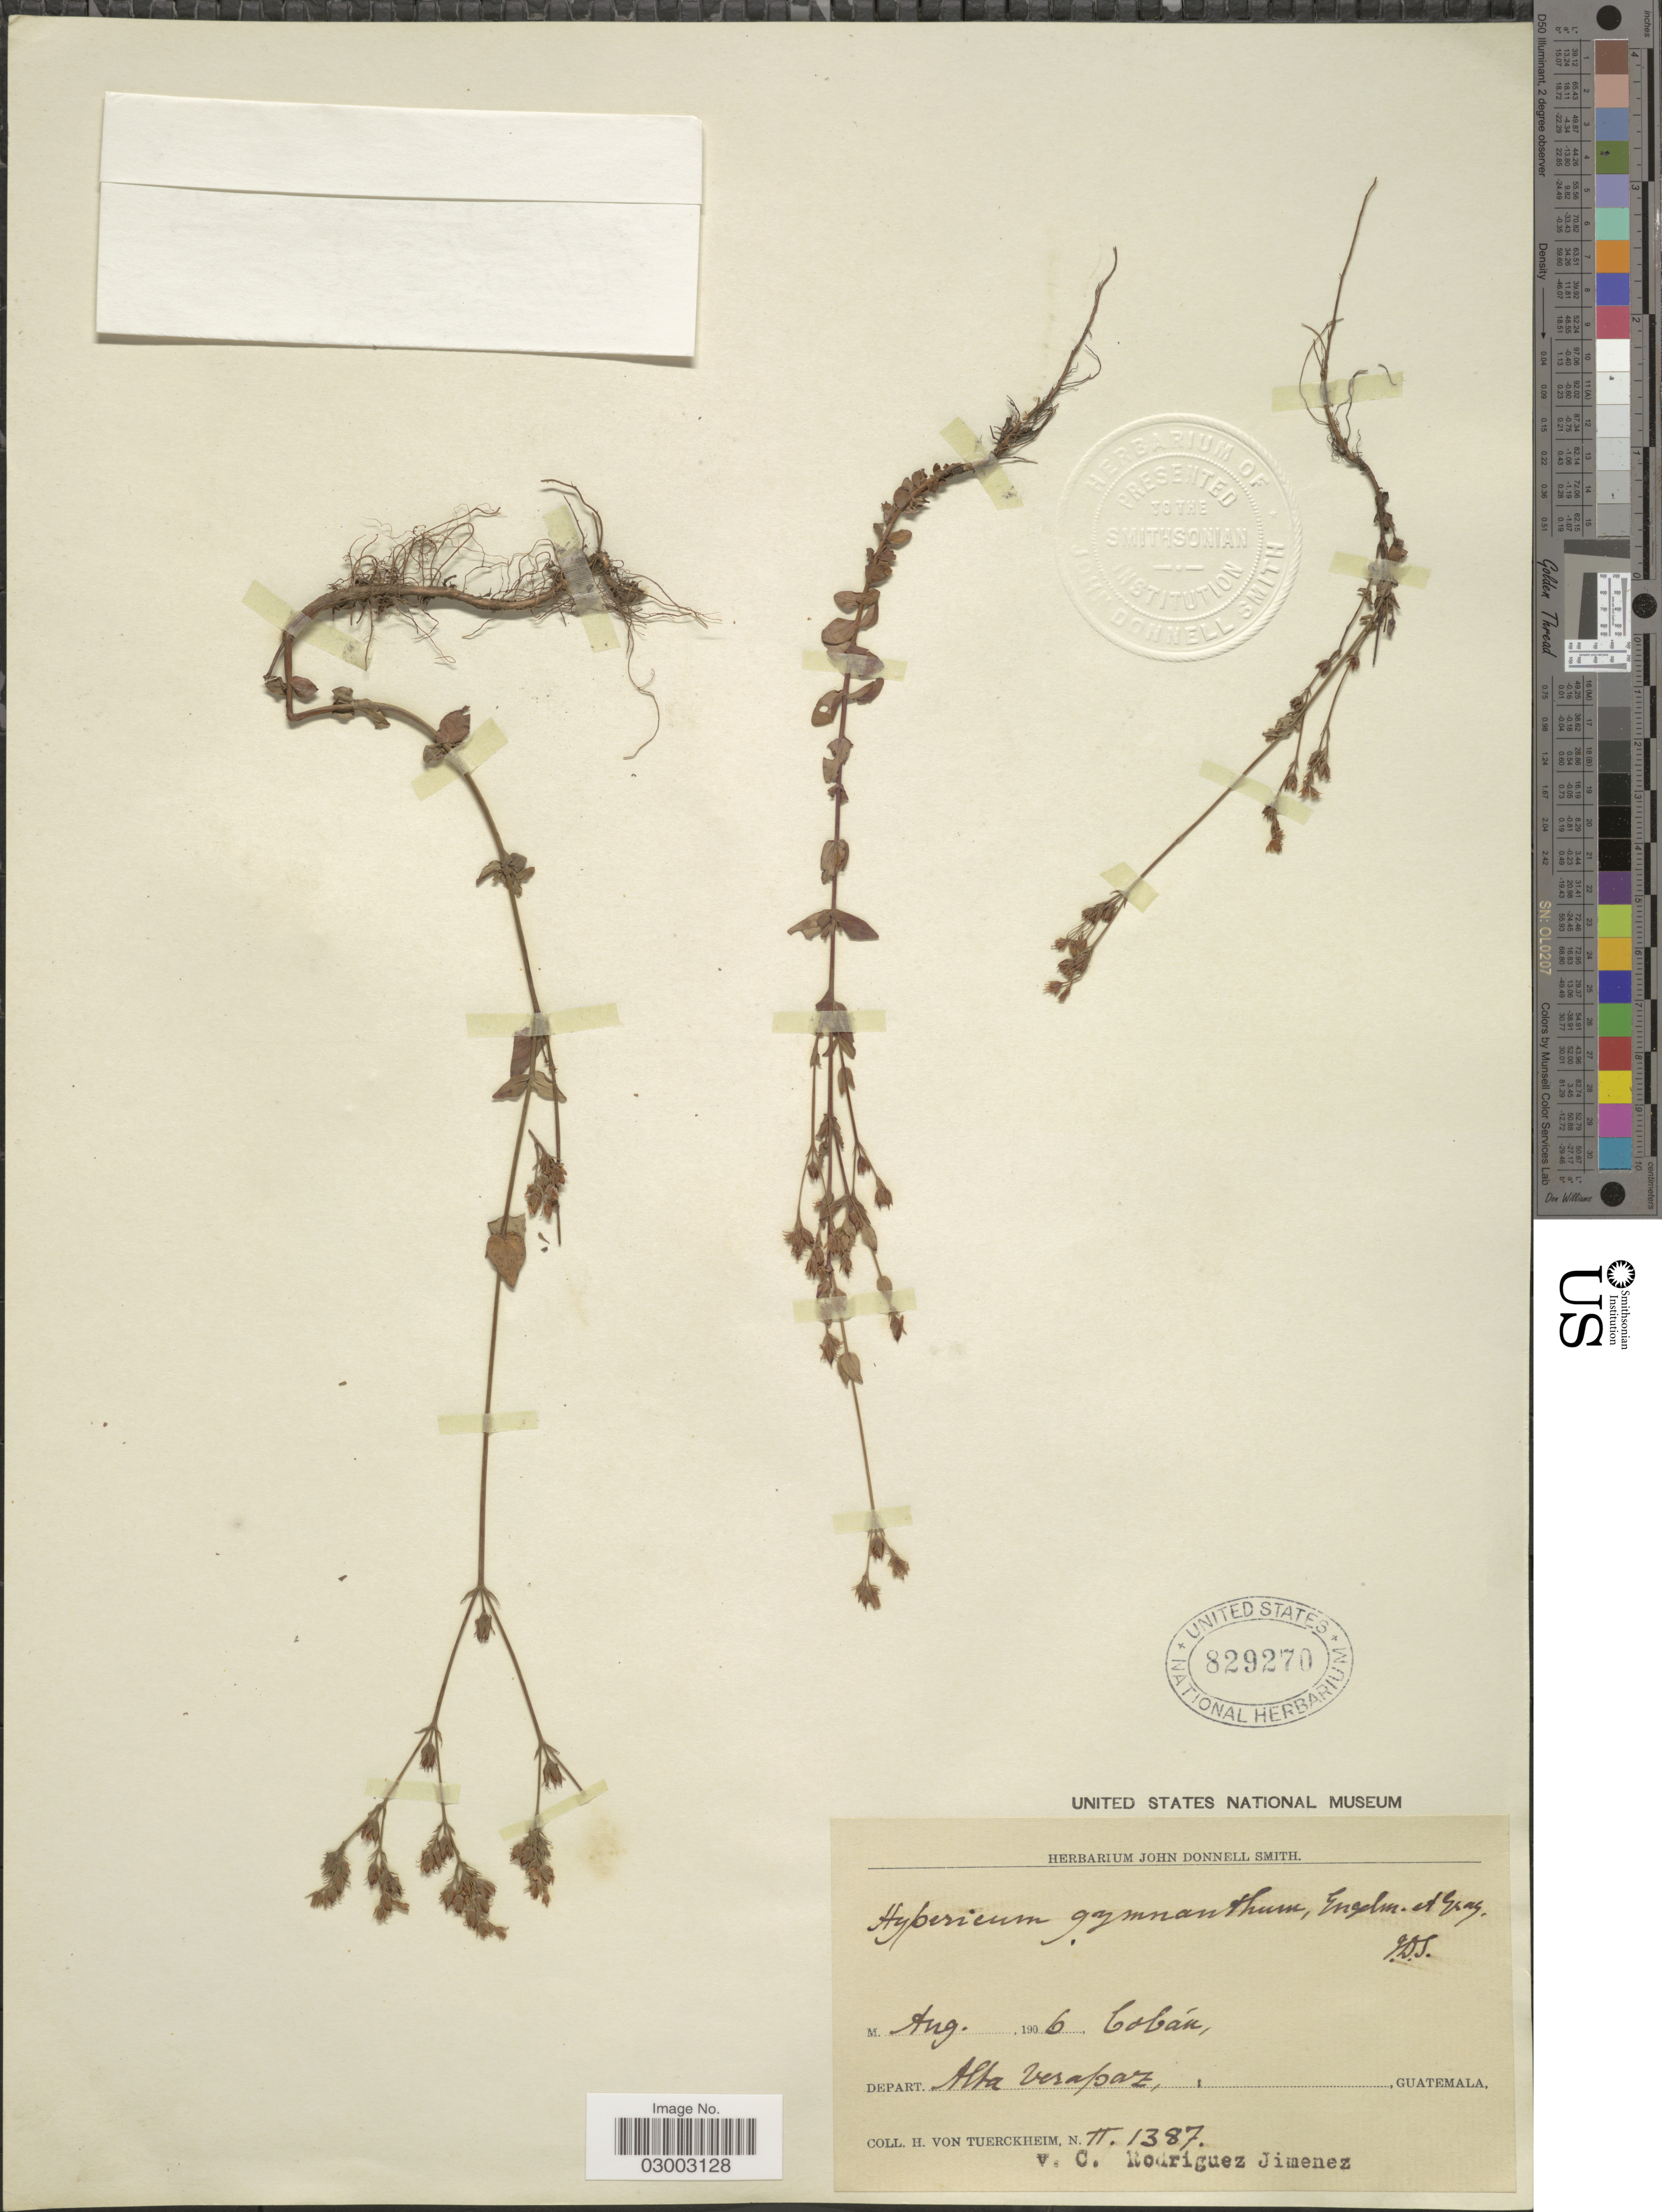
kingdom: Plantae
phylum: Tracheophyta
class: Magnoliopsida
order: Malpighiales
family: Hypericaceae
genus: Hypericum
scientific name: Hypericum gymnanthum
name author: Engelm. & A. Gray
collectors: H. von Tuerckheim & C. Rodríguez Jiménez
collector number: II1387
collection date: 1906-08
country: Guatemala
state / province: Alta Verapaz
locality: Cobán, Depart. Alta Verapaz.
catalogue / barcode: US 829270